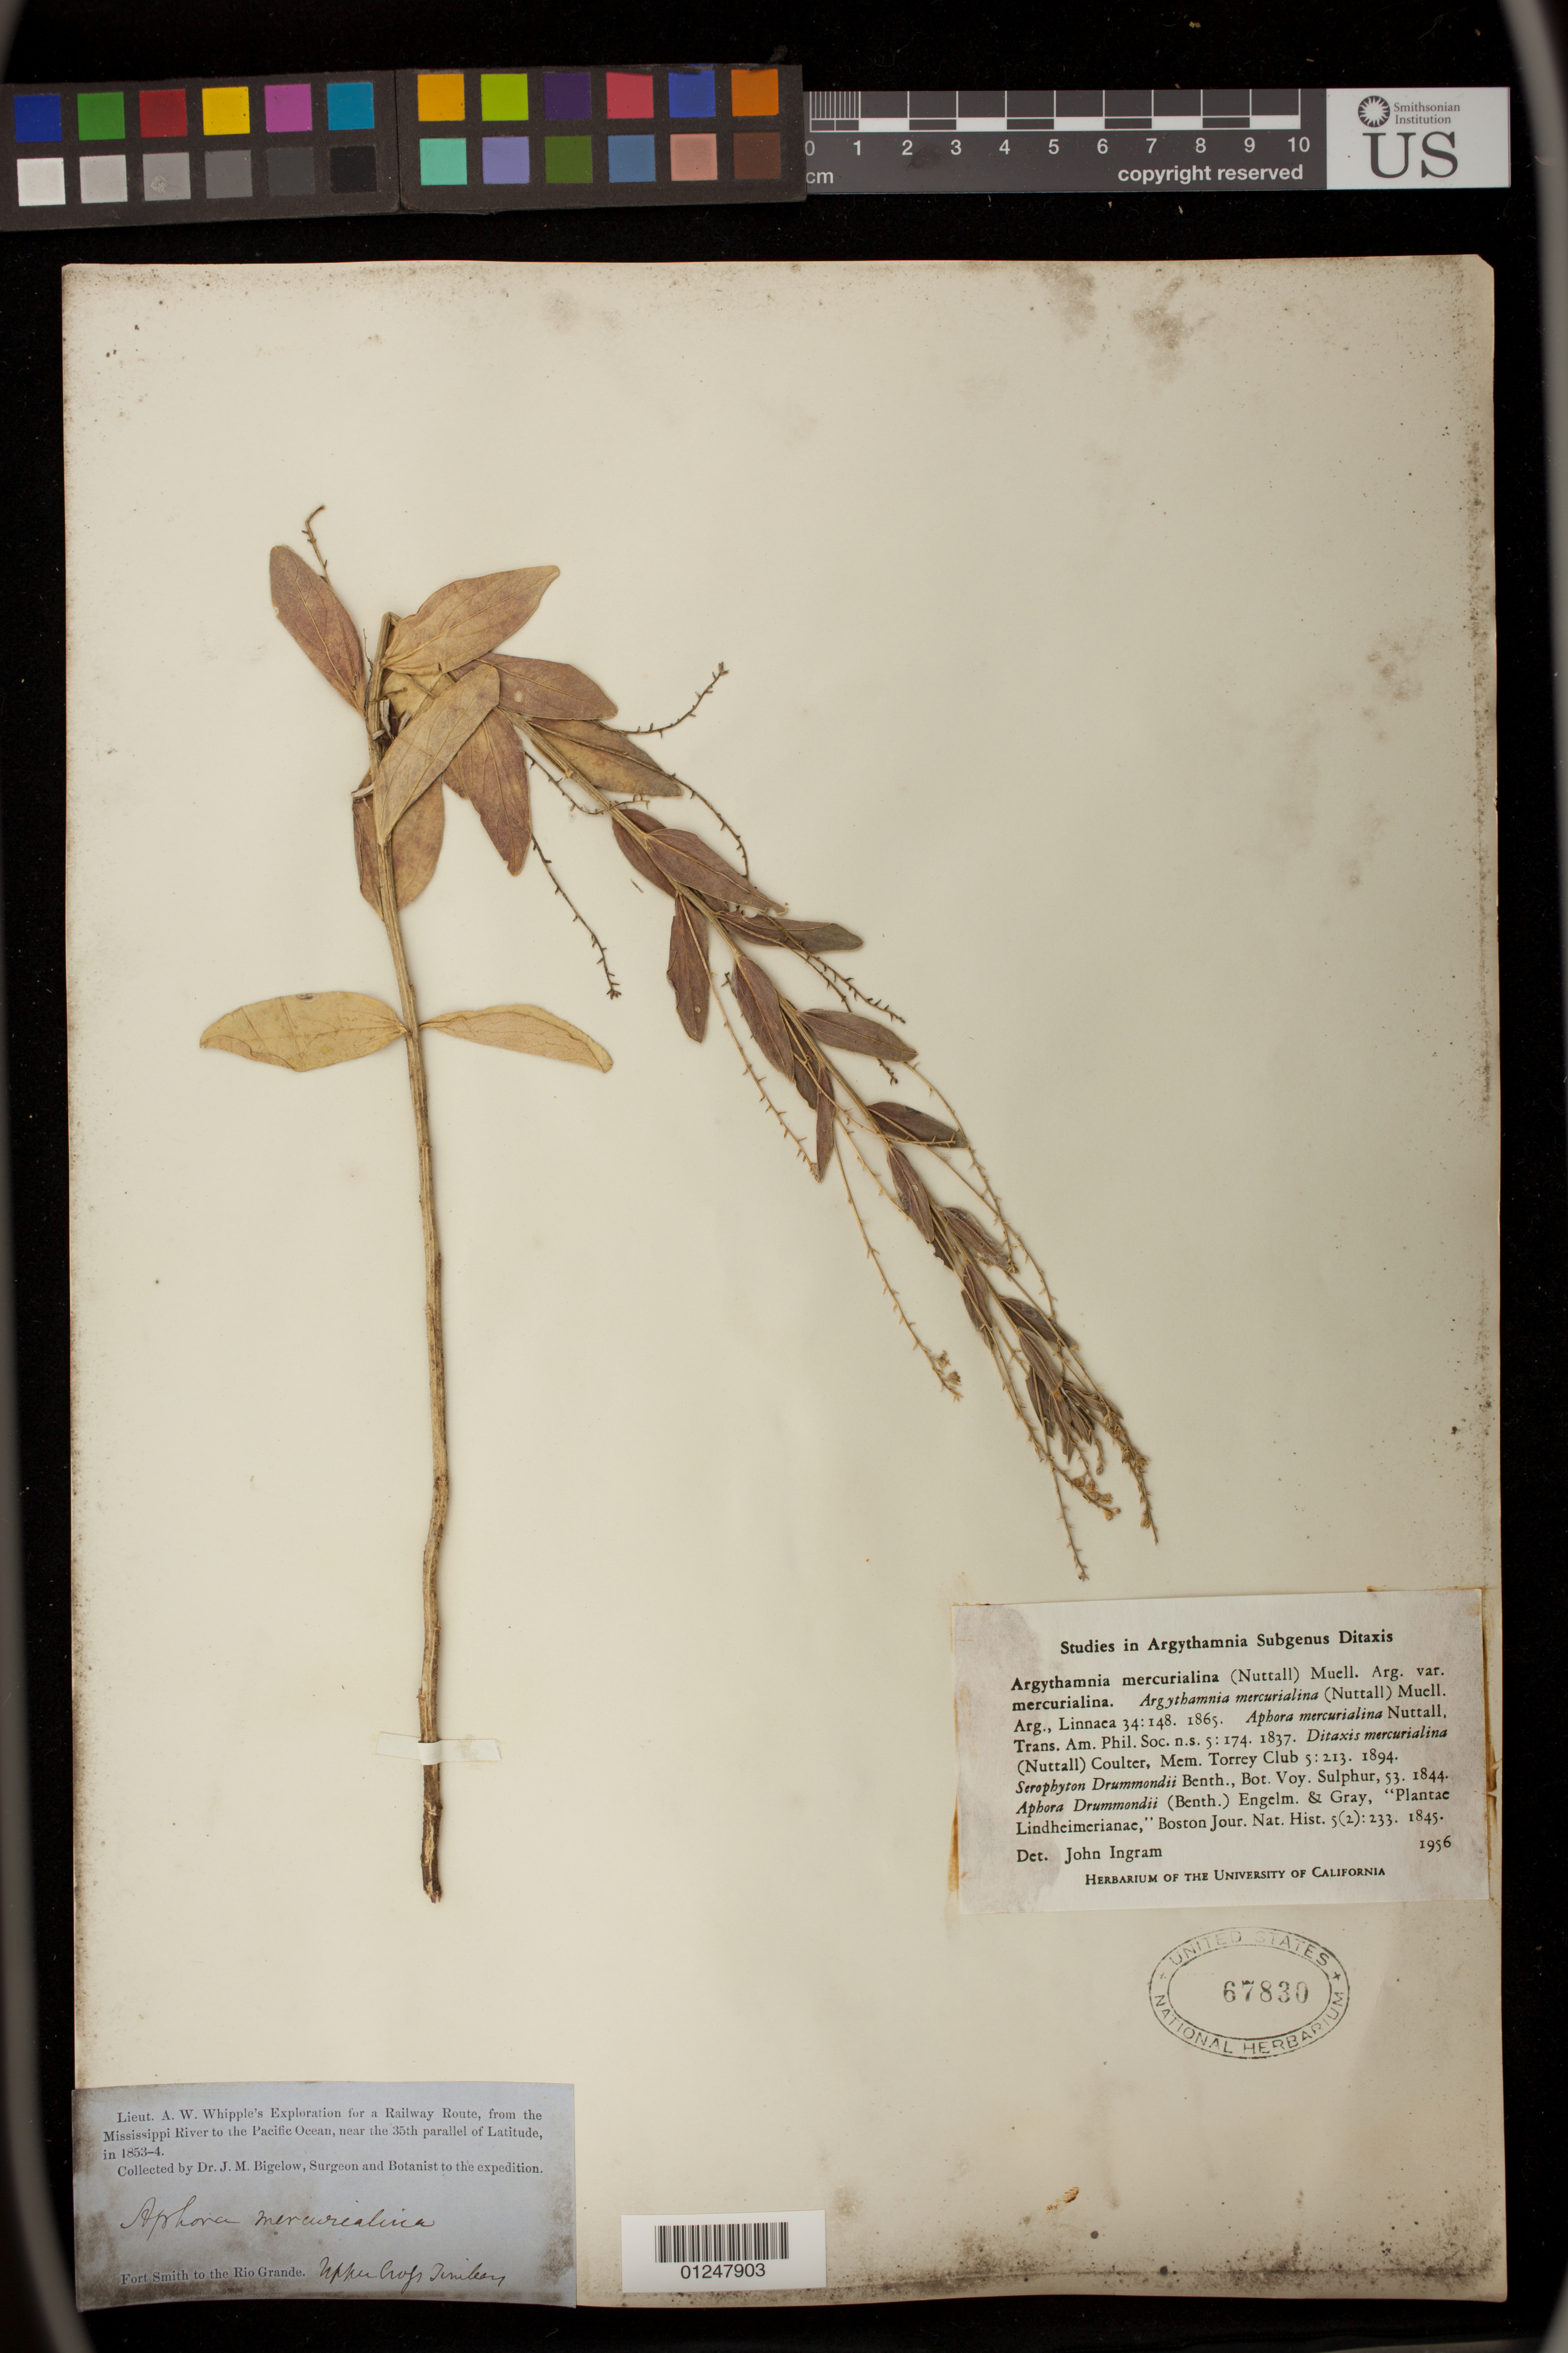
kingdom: Plantae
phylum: Tracheophyta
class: Magnoliopsida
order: Malpighiales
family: Euphorbiaceae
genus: Argythamnia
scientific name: Argythamnia mercurialina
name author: (Nutt.) Müll. Arg.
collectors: J. M. Bigelow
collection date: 1853/1854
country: United States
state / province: Texas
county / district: Hill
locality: Fort Smith to the Rio Grande, Upper Crofs Territory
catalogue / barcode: US 67830